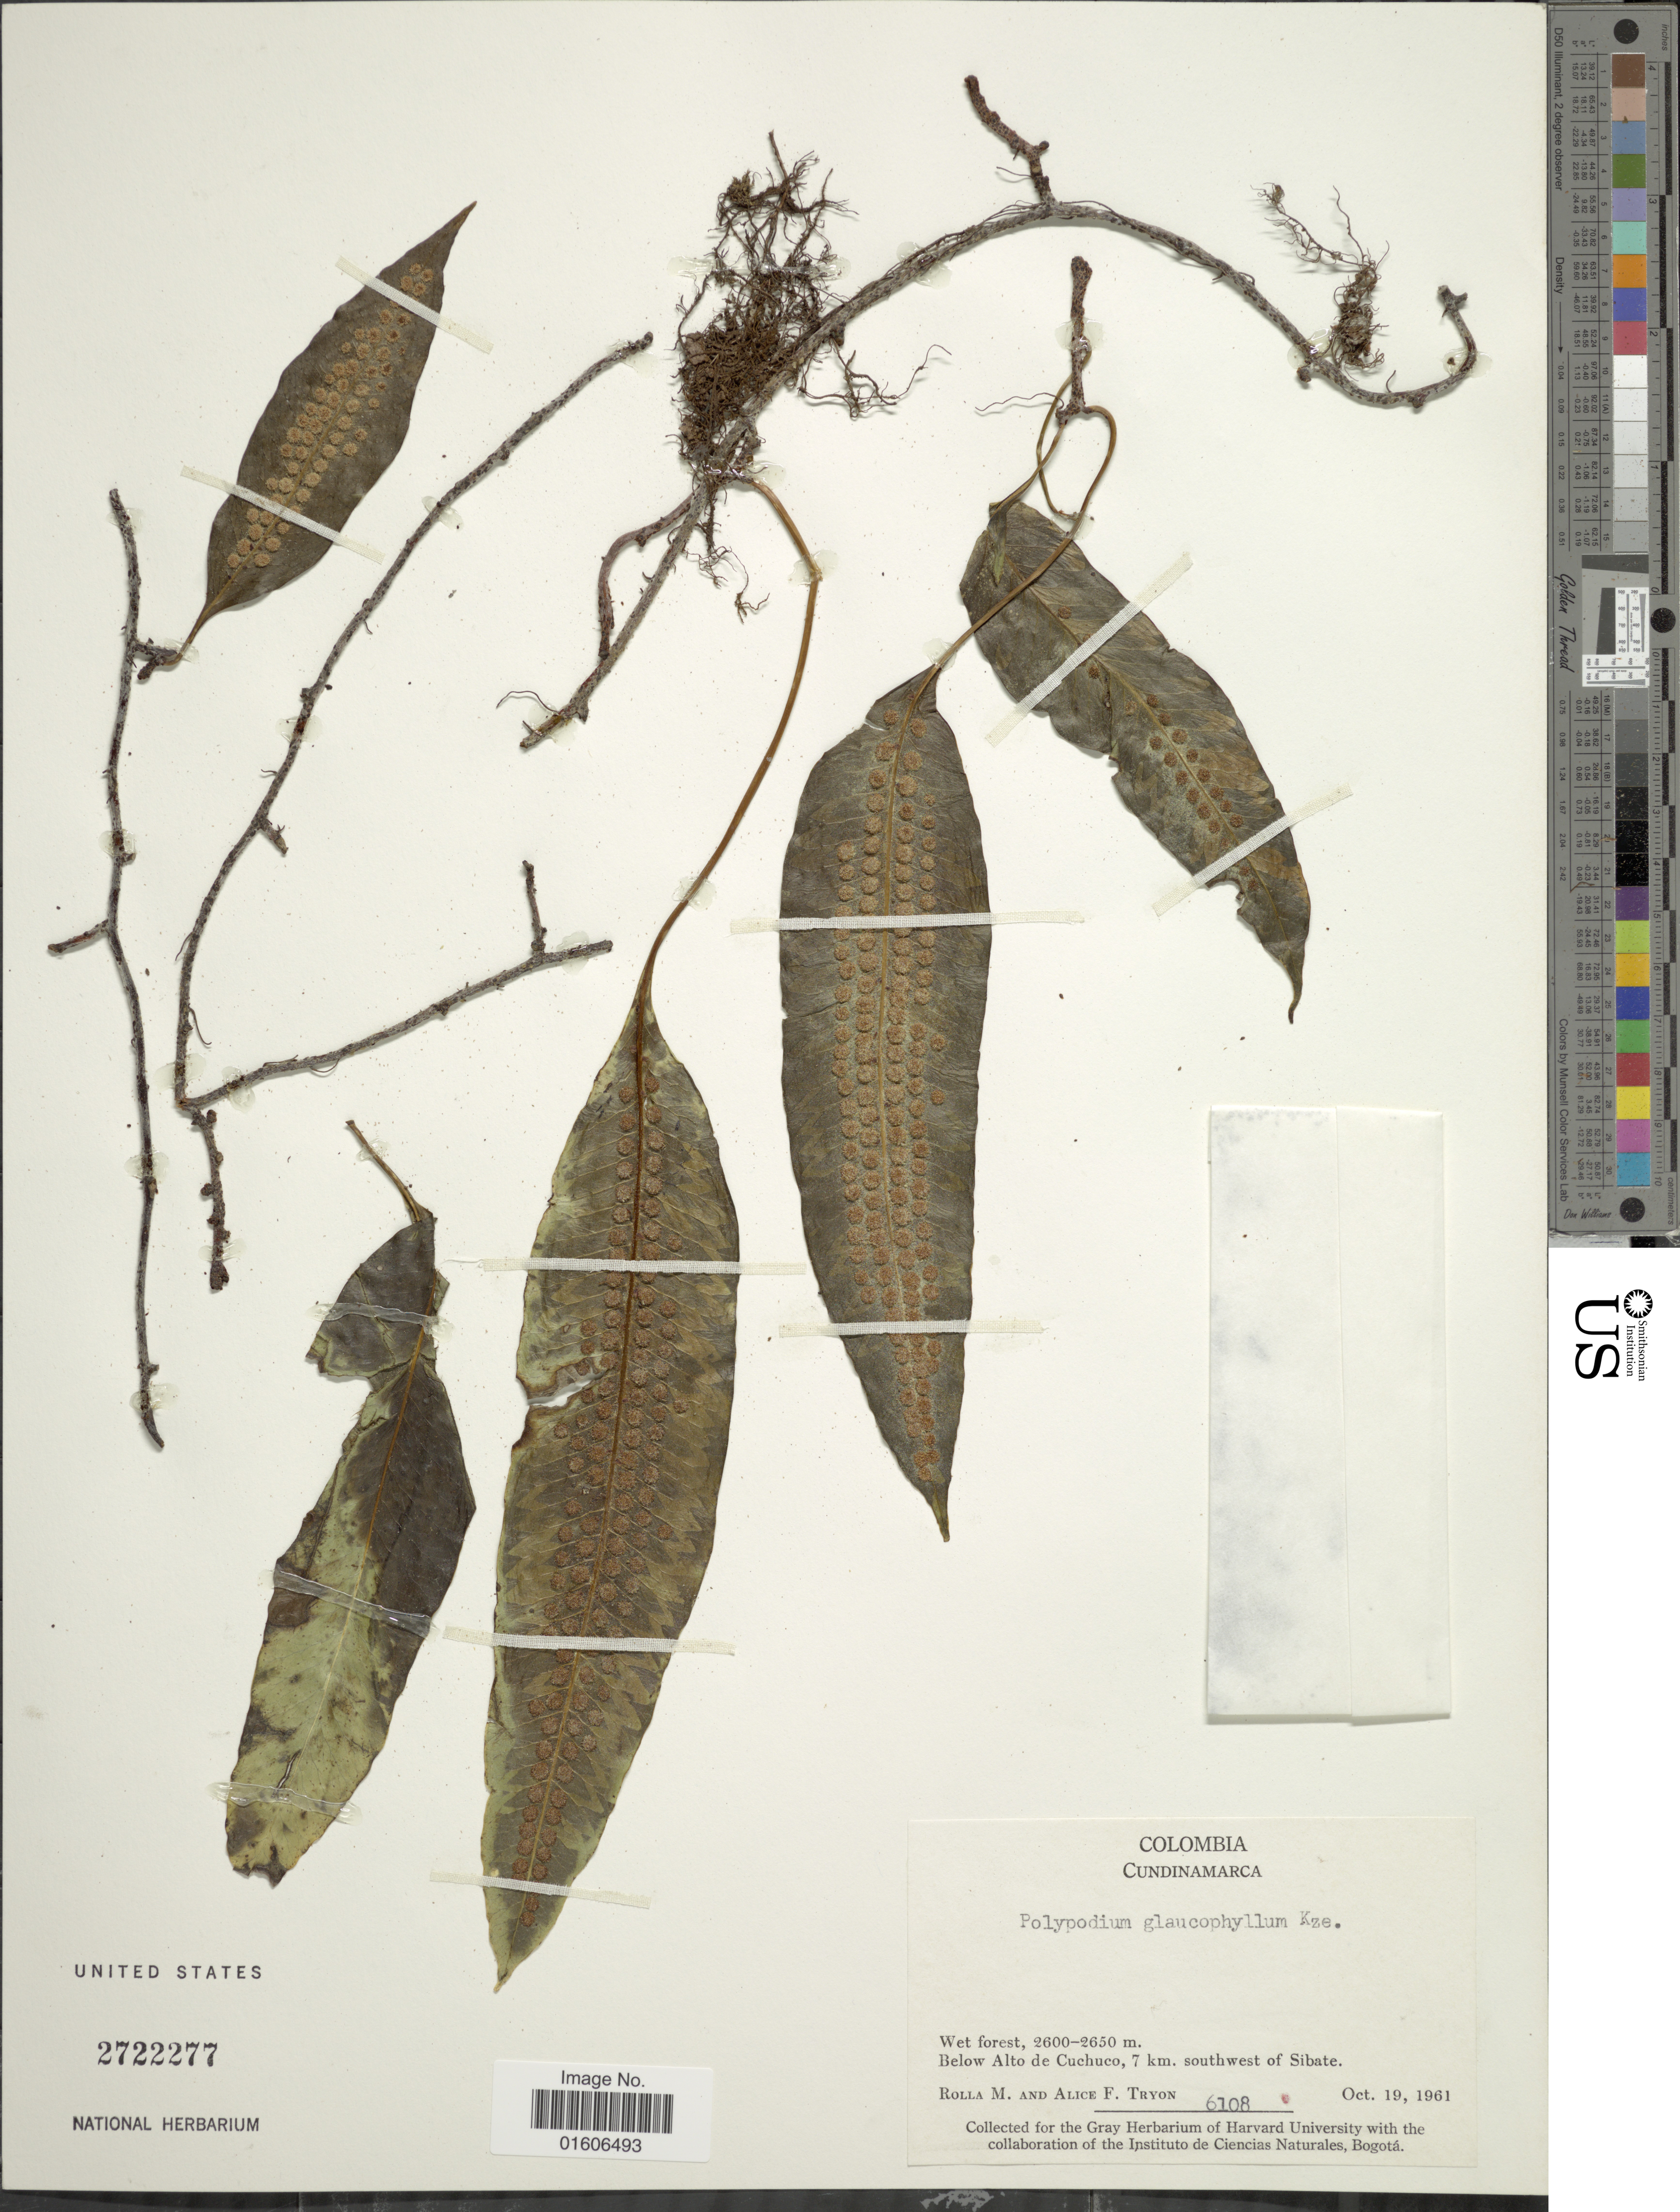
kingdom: Plantae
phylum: Tracheophyta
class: Polypodiopsida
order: Polypodiales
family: Polypodiaceae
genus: Serpocaulon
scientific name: Serpocaulon levigatum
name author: (Cav.) A.R. Sm.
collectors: R. M. Tryon & A. F. Tryon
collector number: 6108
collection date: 1961-10-19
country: Colombia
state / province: Cundinamarca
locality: Cundinamarca. Below Alto de Cuchuco, 7 km. southwest of Sibate.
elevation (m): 2600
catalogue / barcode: US 2722277